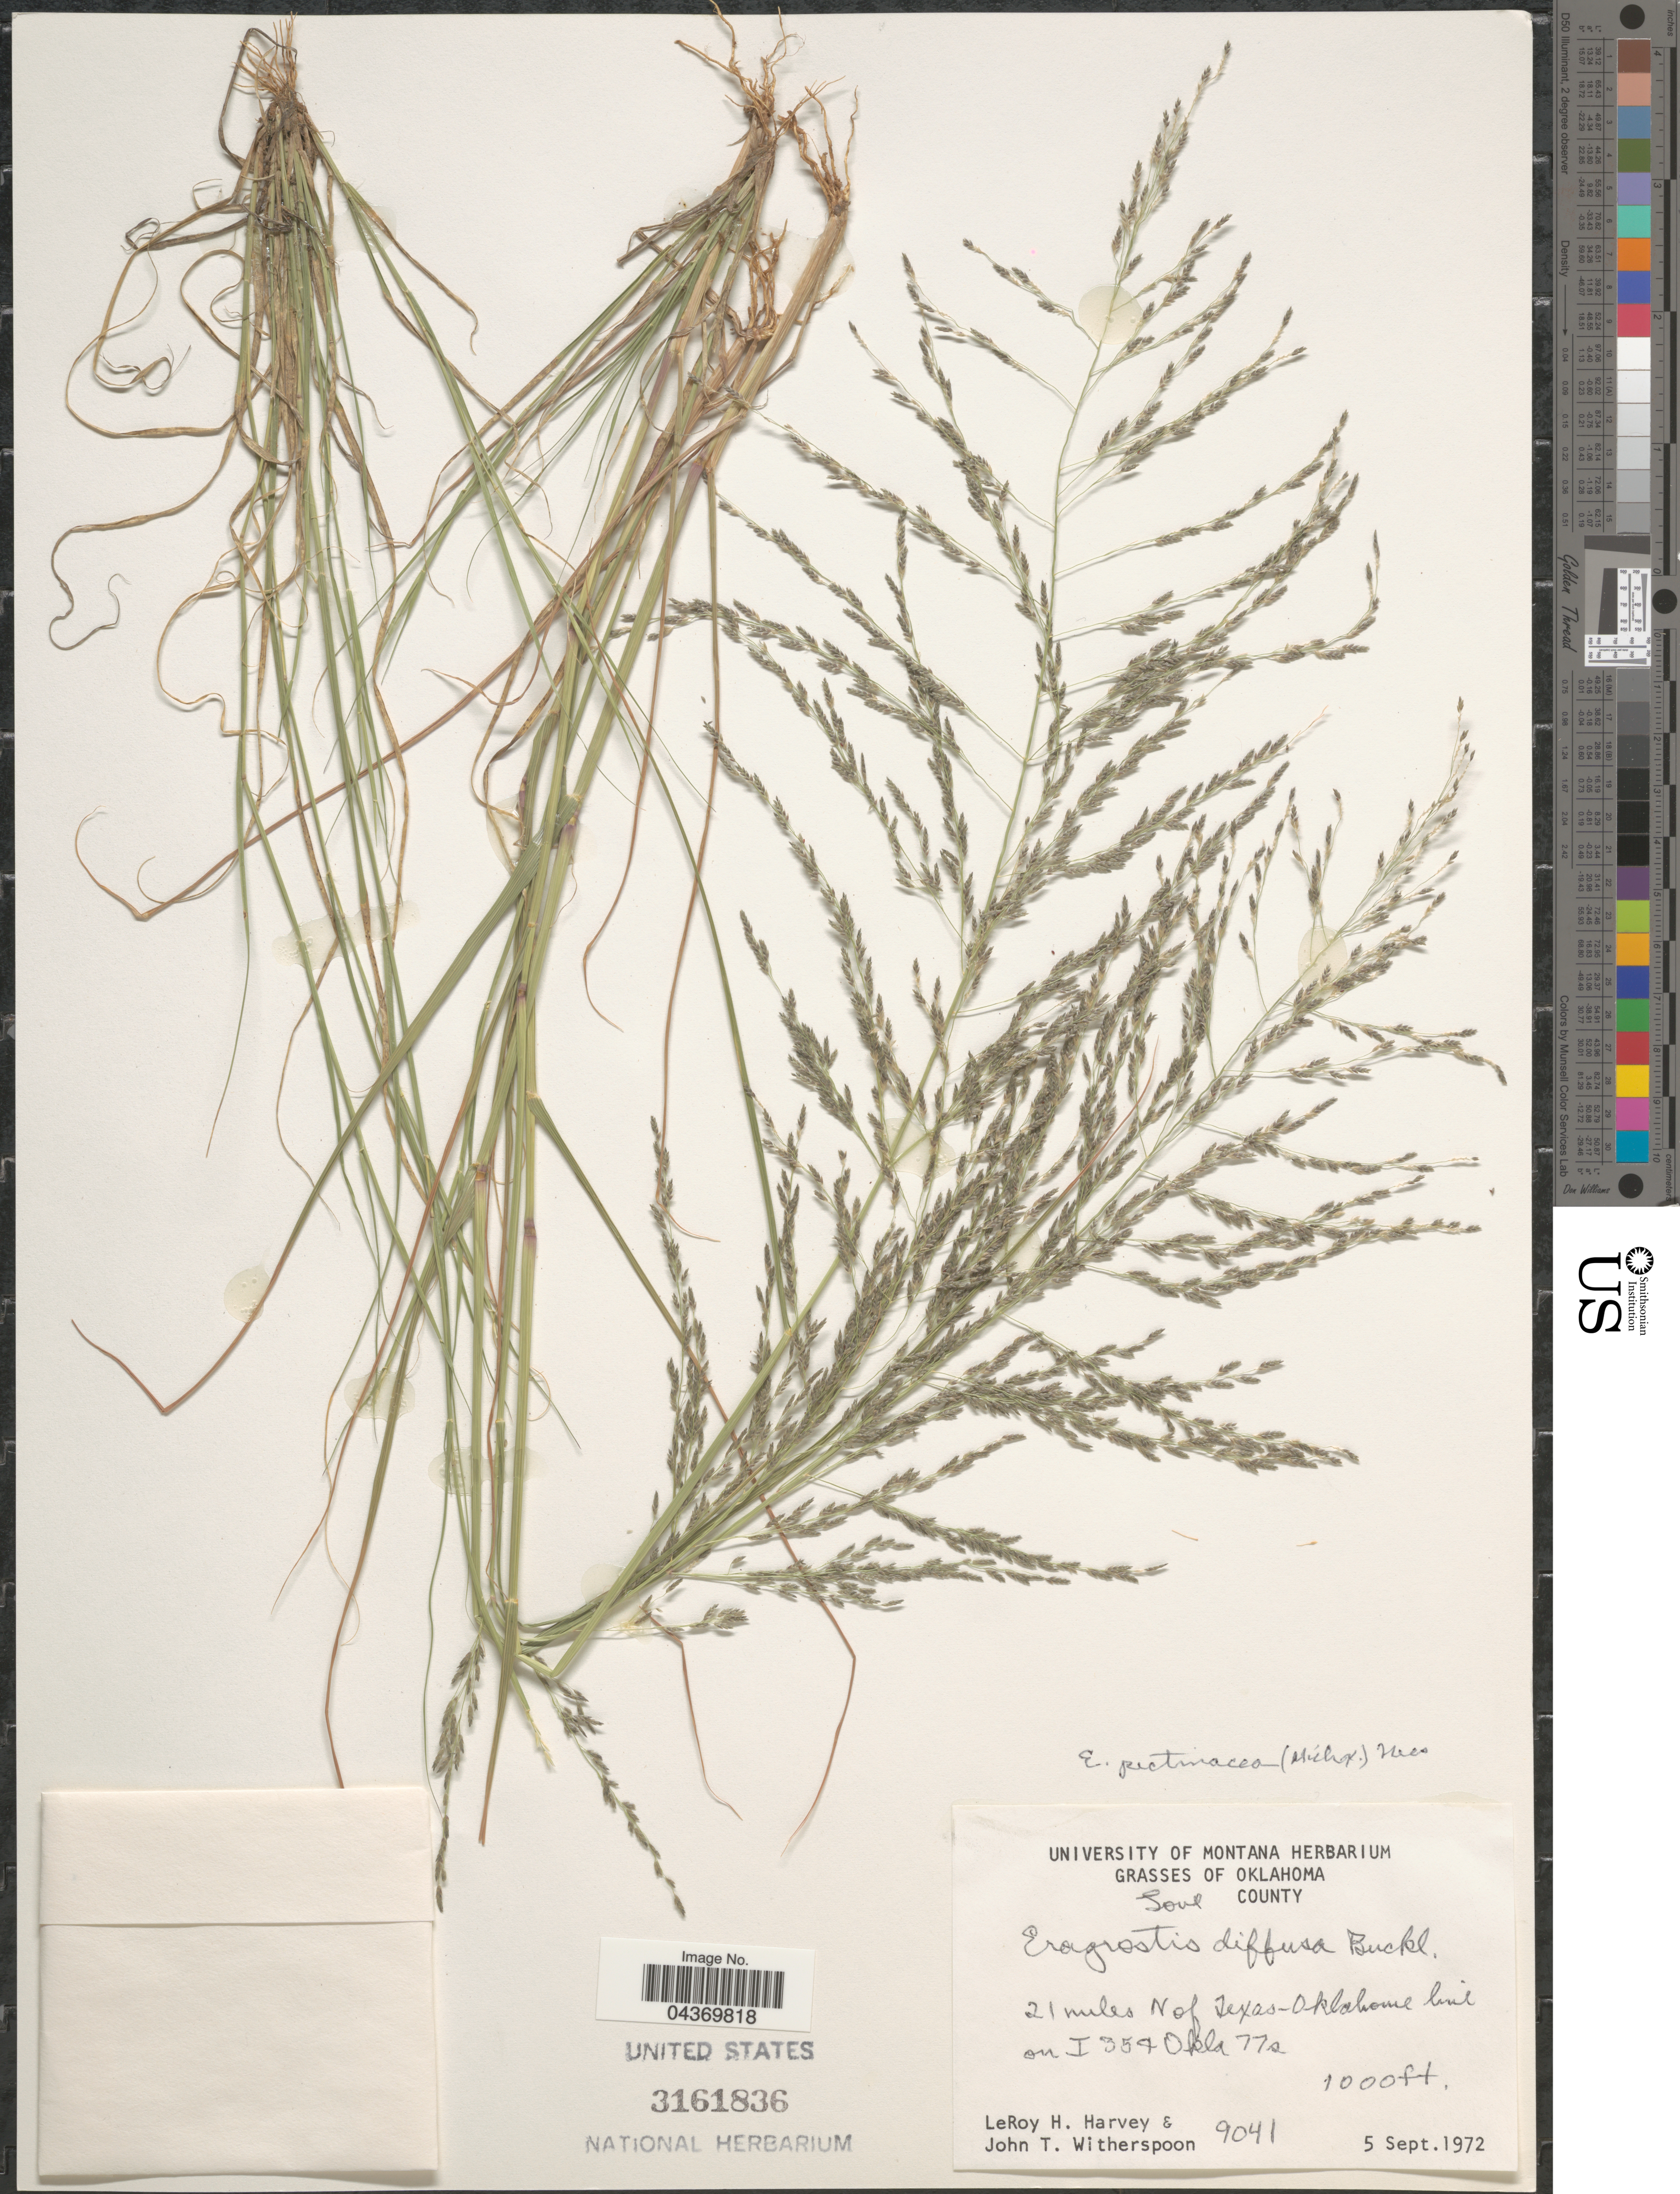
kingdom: Plantae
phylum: Tracheophyta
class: Liliopsida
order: Poales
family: Poaceae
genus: Eragrostis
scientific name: Eragrostis pectinacea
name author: (Michx.) Nees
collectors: L. H. Harvey & J. Witherspoon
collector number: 9041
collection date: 1972-09-05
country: United States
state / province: Oklahoma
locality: Love County. 21 miles N of Texas-Oklahoma line on I354 Okla 77s.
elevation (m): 305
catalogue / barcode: US 3161836